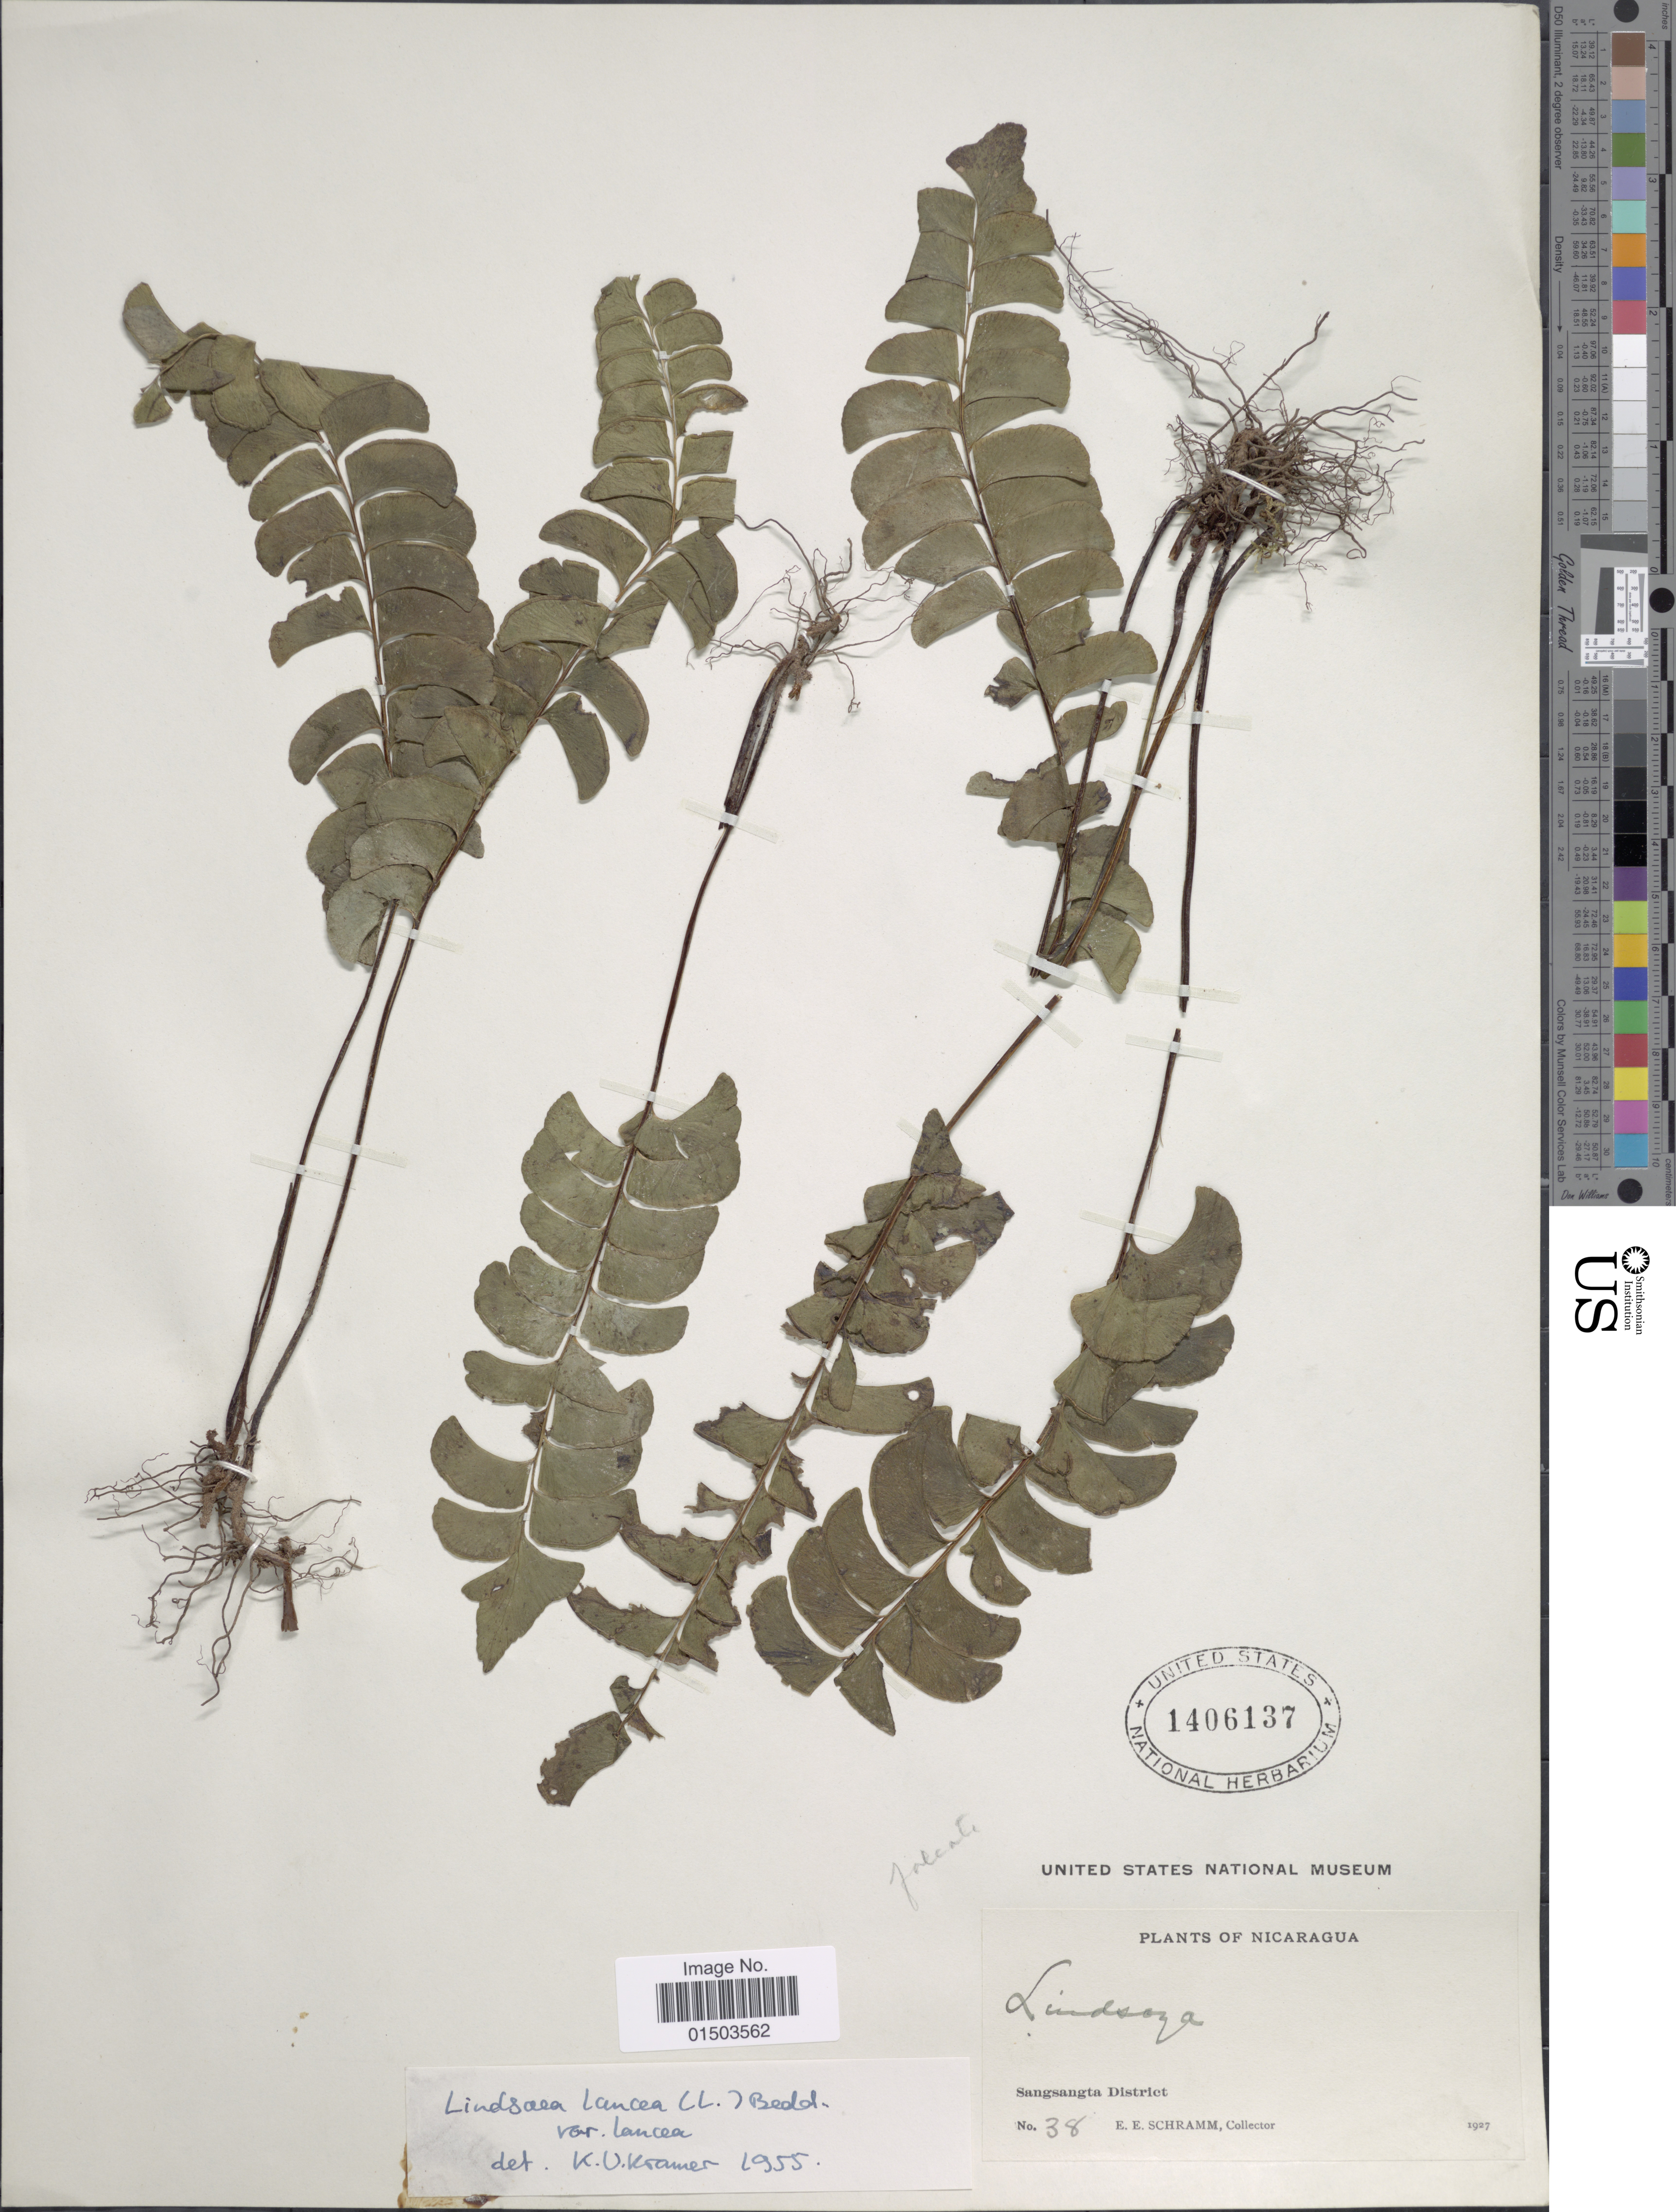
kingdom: Plantae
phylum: Tracheophyta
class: Polypodiopsida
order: Polypodiales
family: Lindsaeaceae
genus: Lindsaea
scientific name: Lindsaea lancea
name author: (L.) Bedd.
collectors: F. E. Schramm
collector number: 38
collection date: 1927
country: Nicaragua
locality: Nicaragua. Sangsangta District.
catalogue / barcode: US 1406137